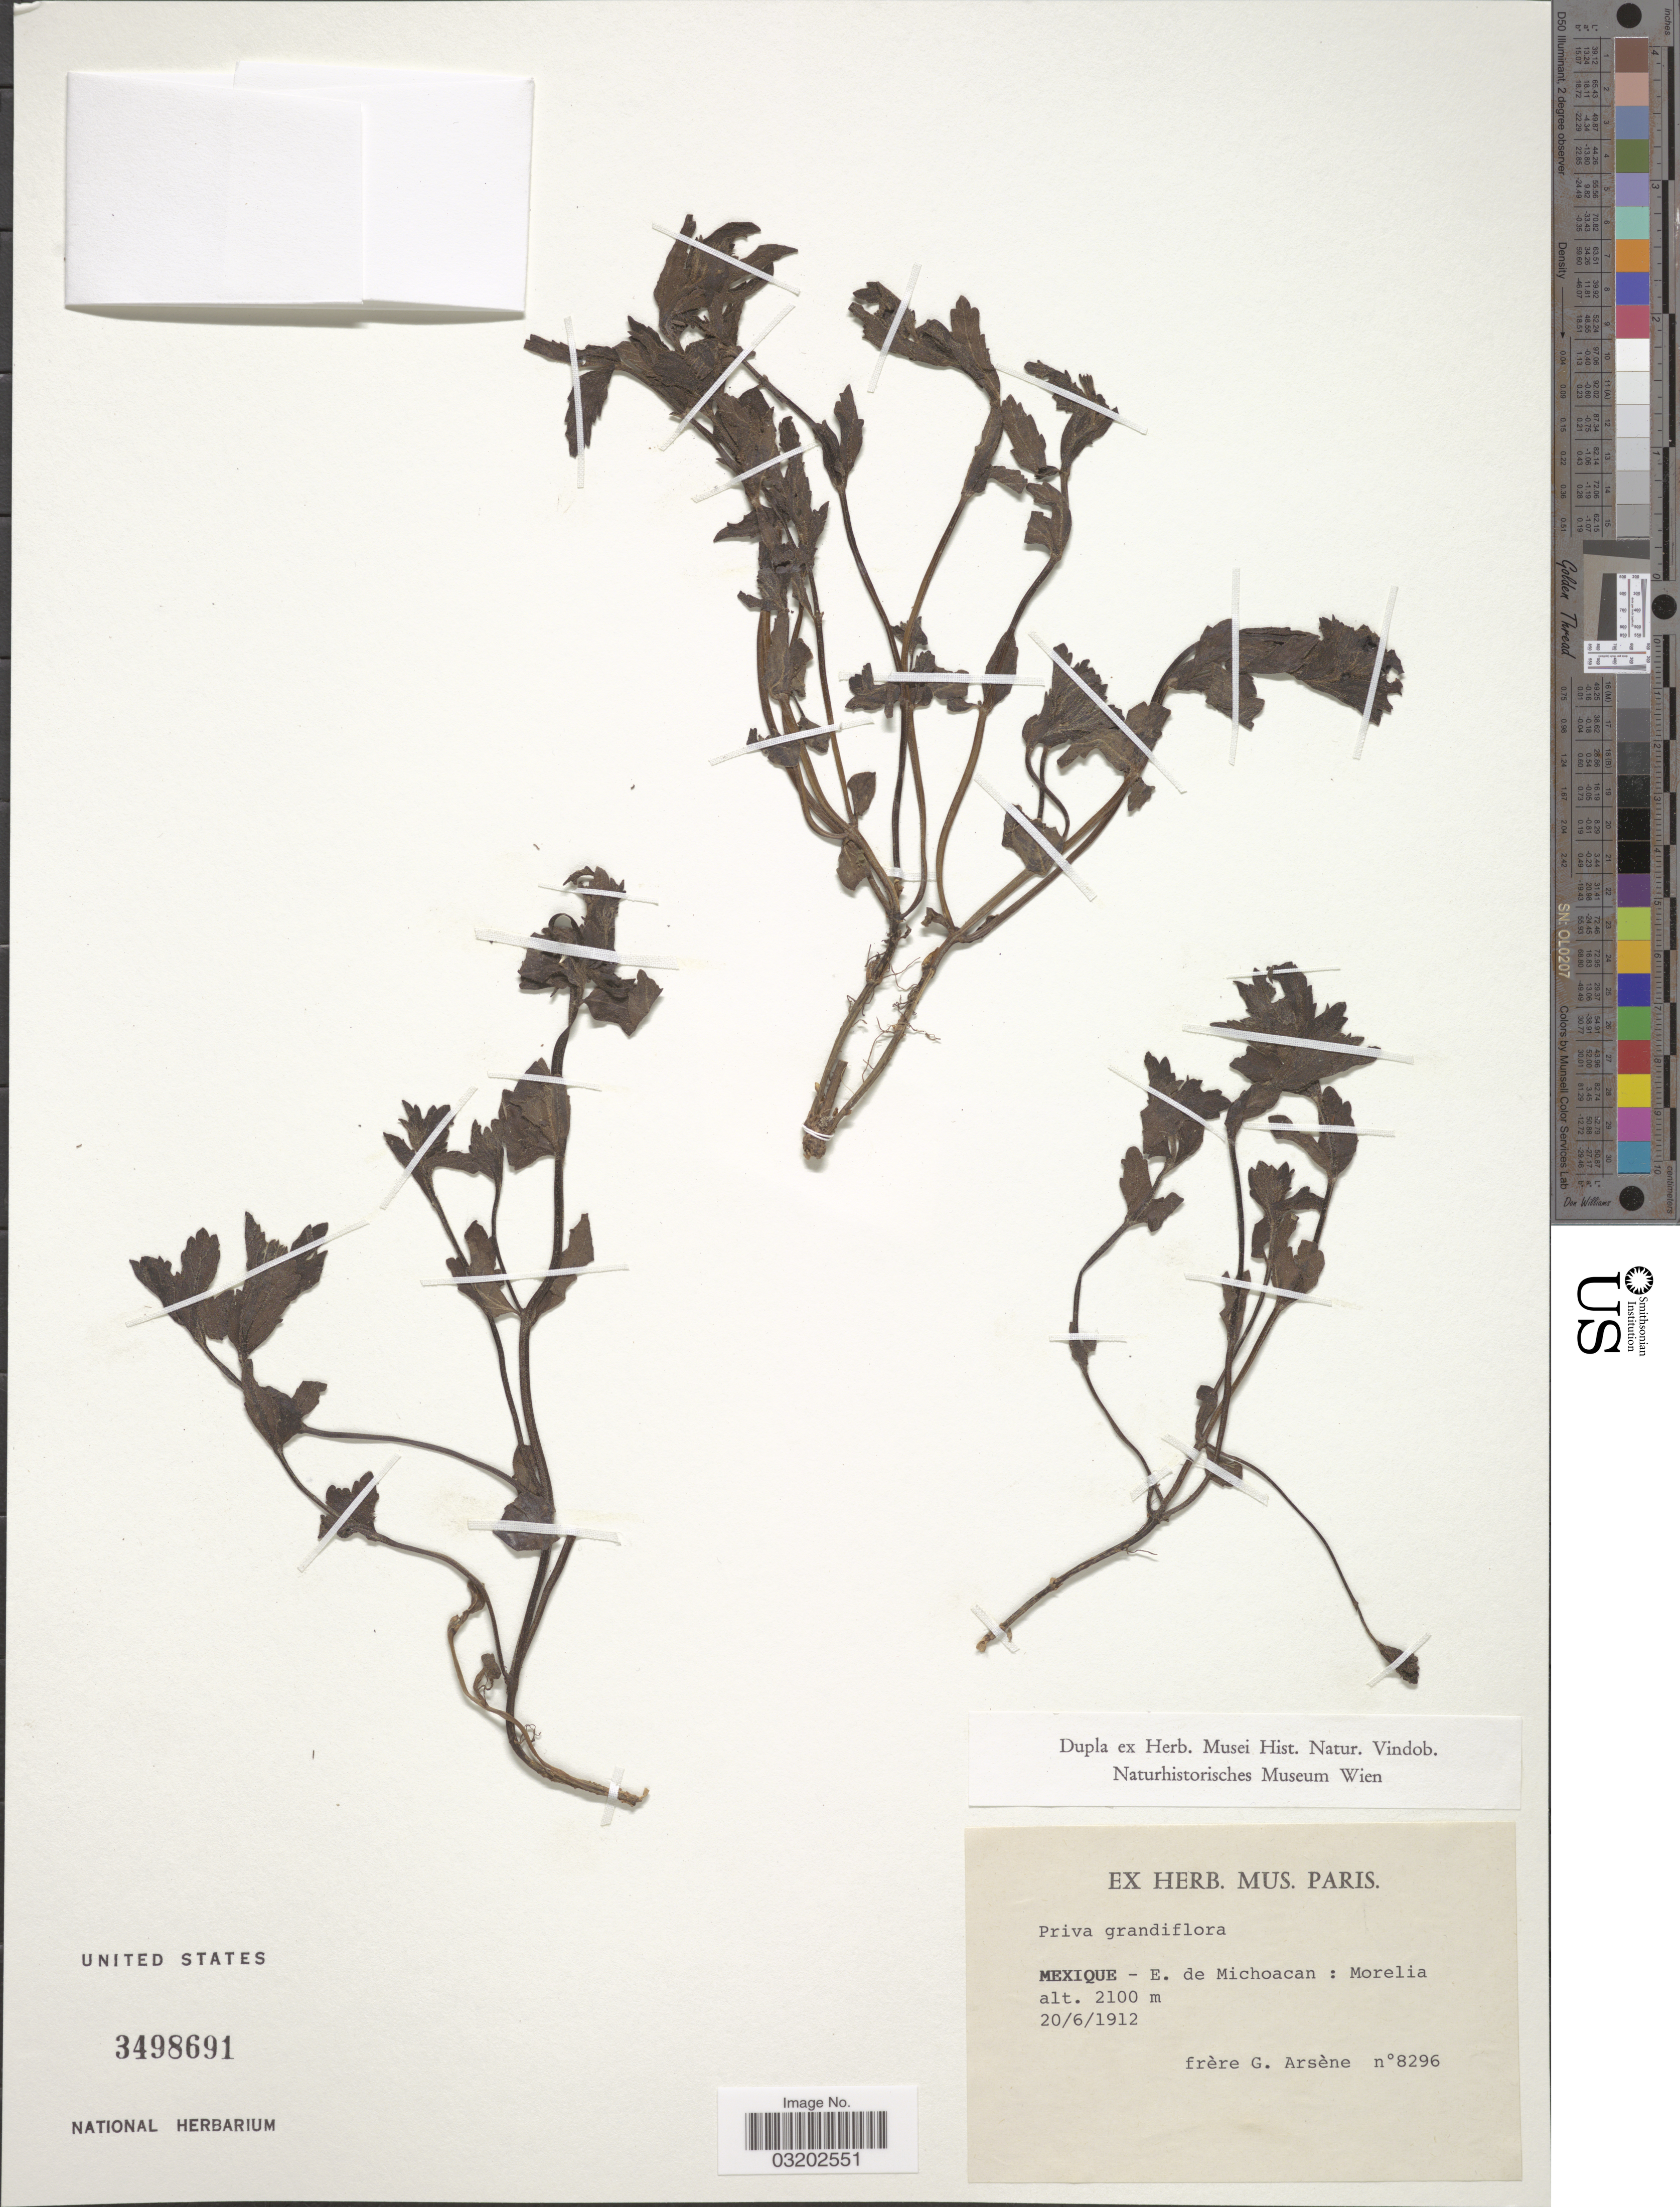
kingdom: Plantae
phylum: Tracheophyta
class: Magnoliopsida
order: Lamiales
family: Verbenaceae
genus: Priva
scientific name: Priva grandiflora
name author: Moldenke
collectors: Bro. G. Arsène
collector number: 8296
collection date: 1912-06-20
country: Mexico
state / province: Michoacán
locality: E. de Michoacan: Morelia.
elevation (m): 2100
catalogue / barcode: US 3498691